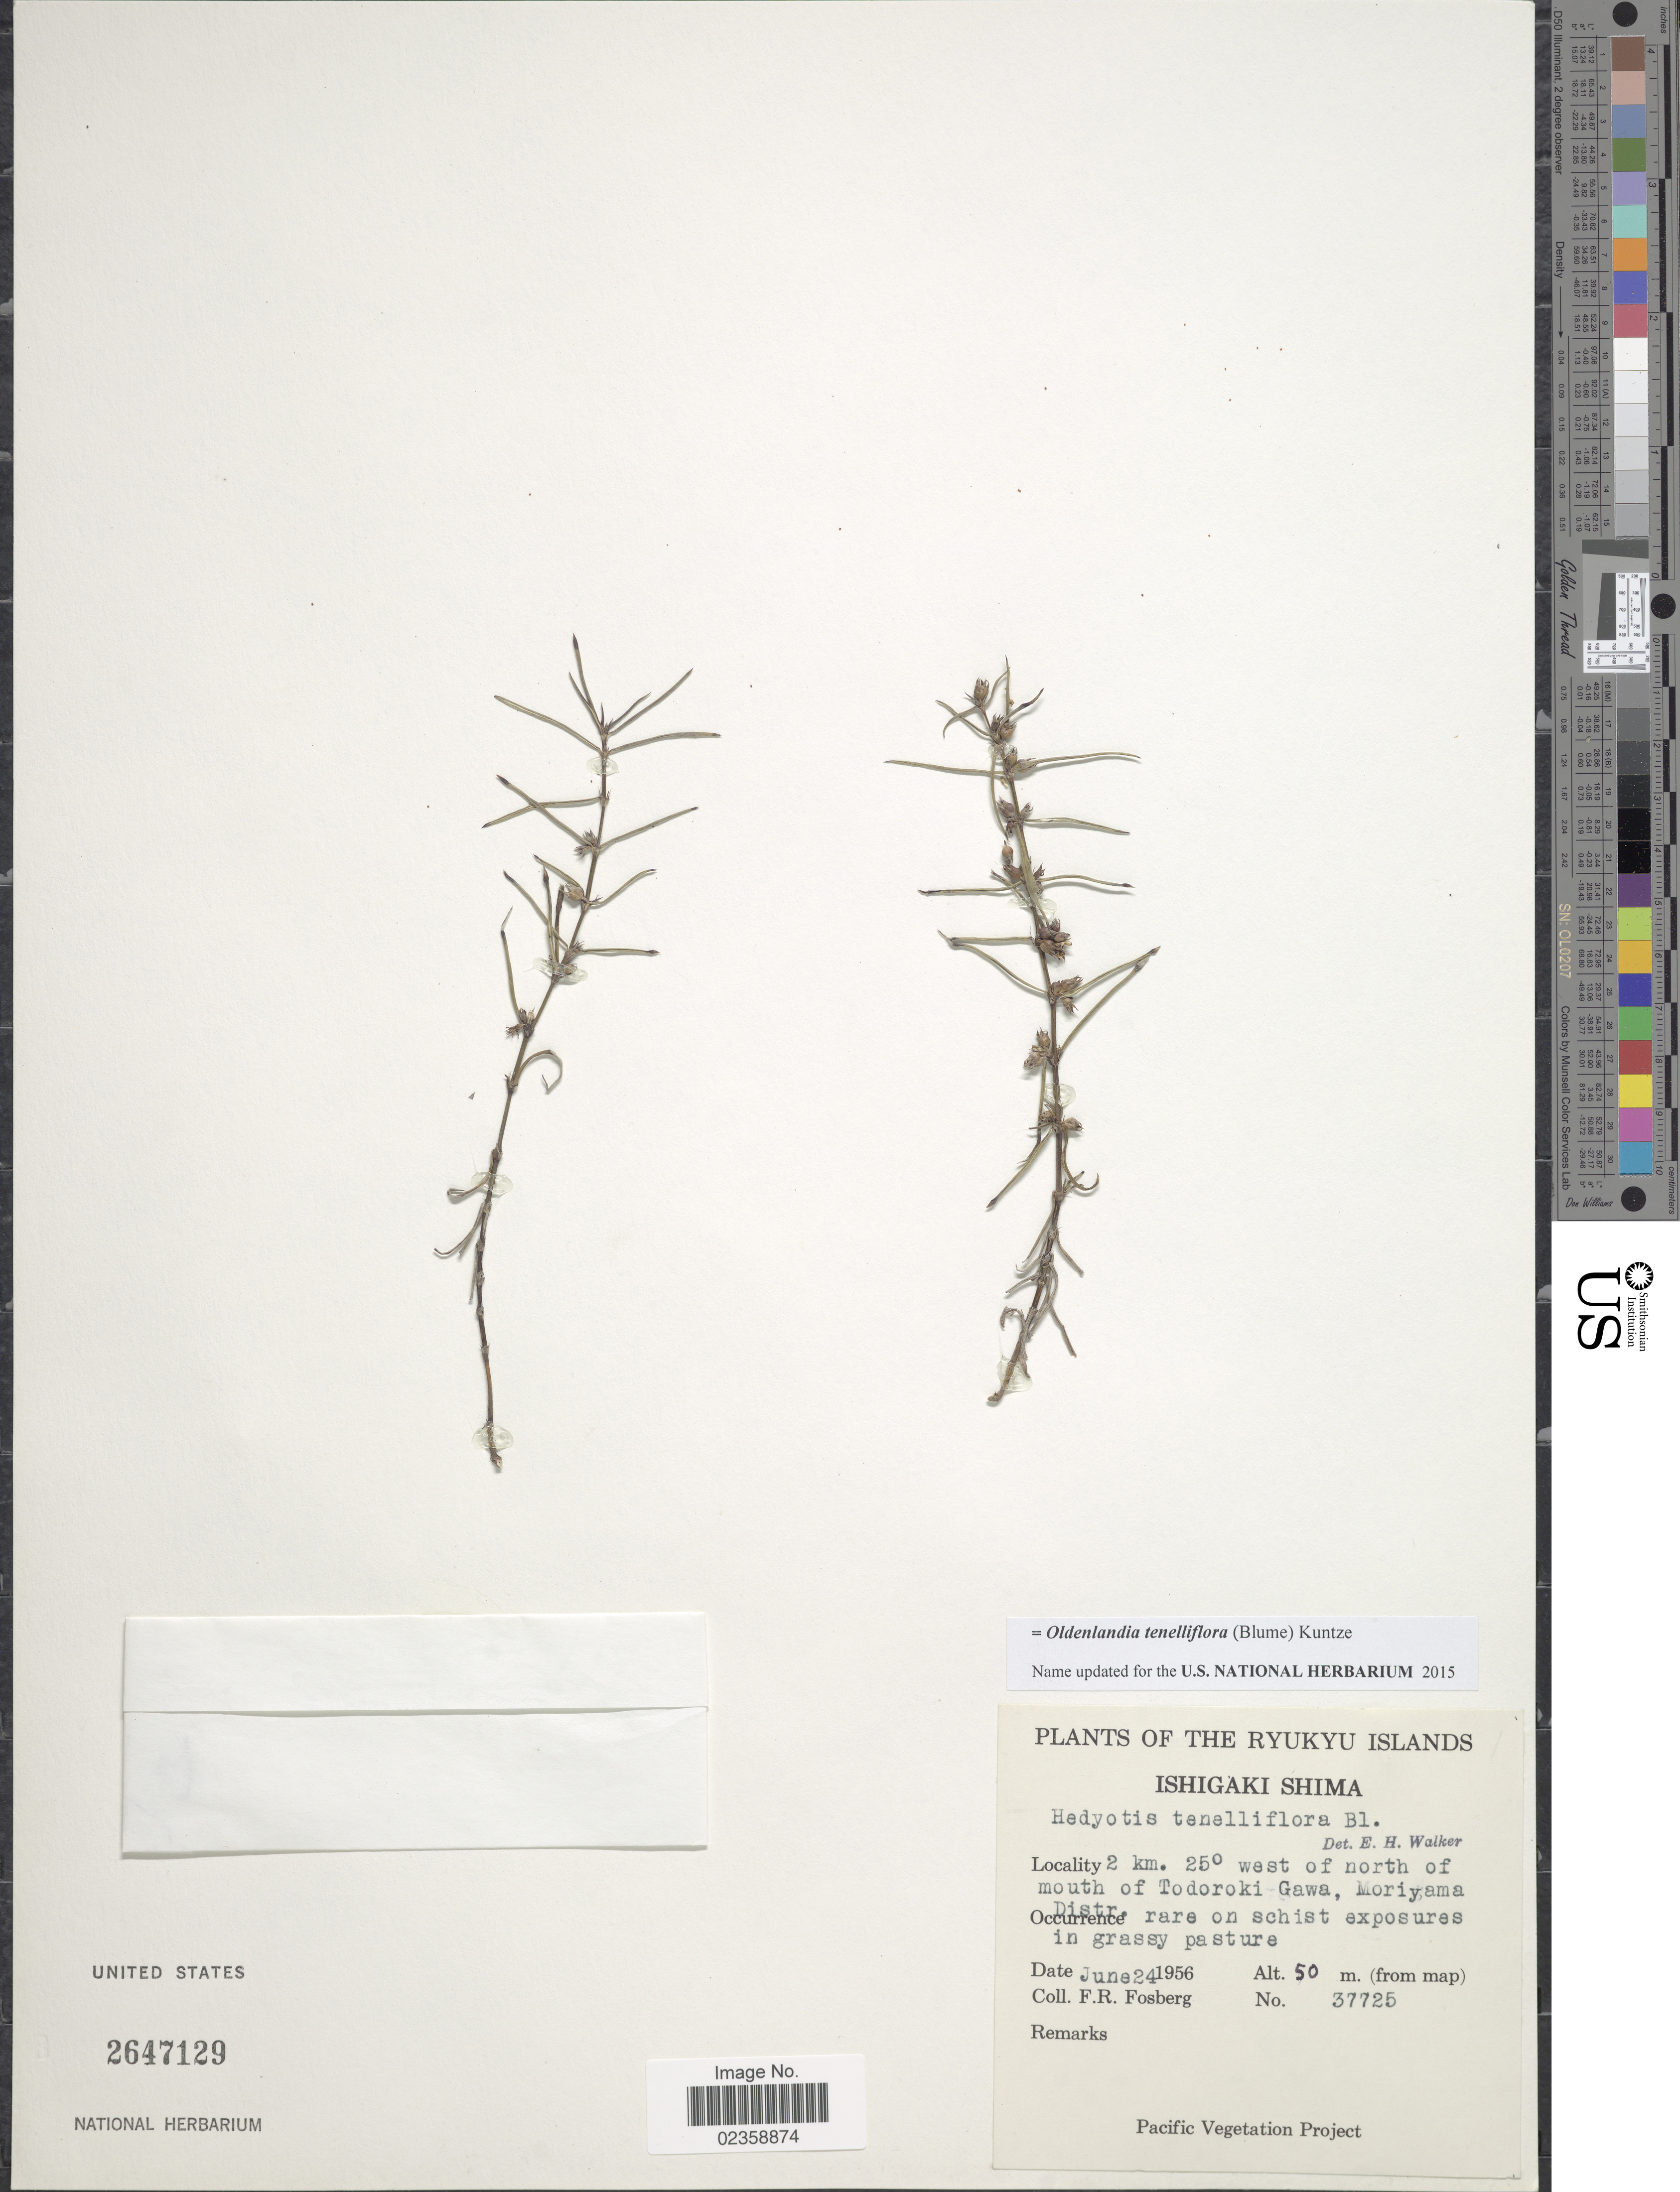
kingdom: Plantae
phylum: Tracheophyta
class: Magnoliopsida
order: Gentianales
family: Rubiaceae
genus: Oldenlandia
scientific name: Oldenlandia tenelliflora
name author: (Blume) Kuntze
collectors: F. R. Fosberg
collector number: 37725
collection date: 1956-06-24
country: Japan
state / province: Okinawa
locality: Ryukyu Islands. Ishigaki Shima. 2 km. 25° west of north of mouth of Todoroki Gawa, Moriyama Distr.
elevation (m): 50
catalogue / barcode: US 2647129